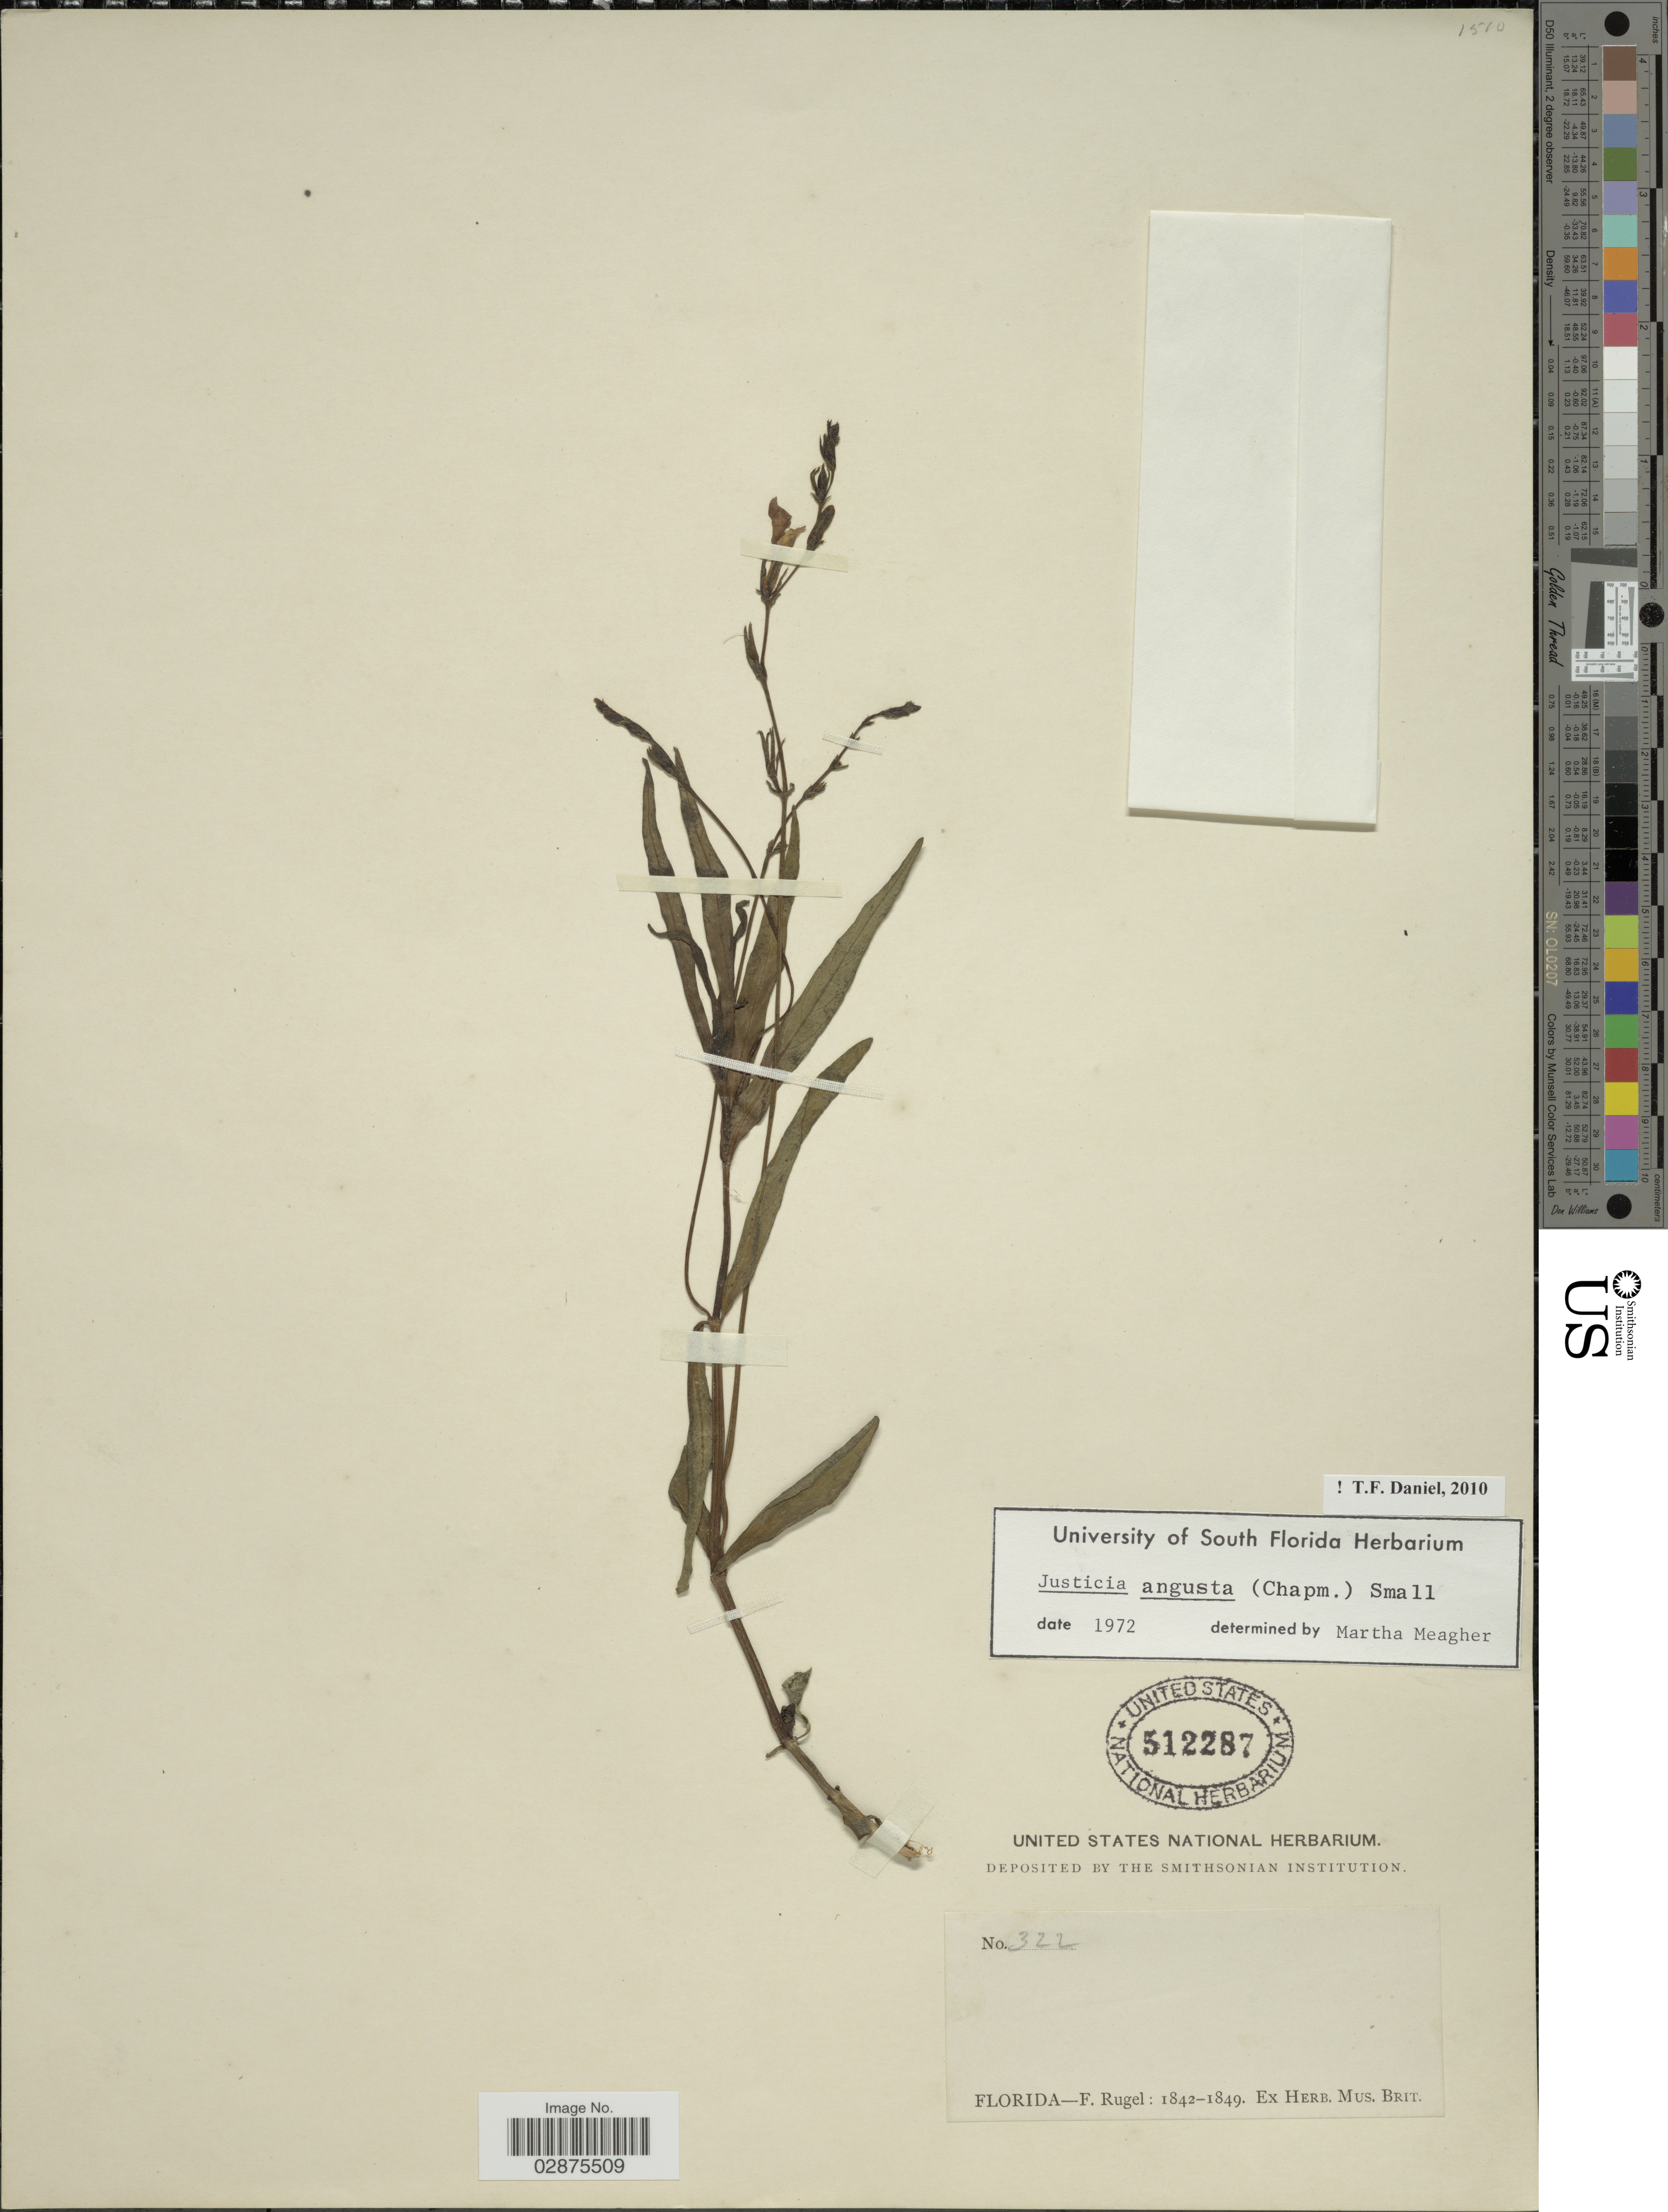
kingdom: Plantae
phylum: Tracheophyta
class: Magnoliopsida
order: Lamiales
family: Acanthaceae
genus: Justicia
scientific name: Justicia angusta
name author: (Chapm.) Small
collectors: F. Rugel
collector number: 322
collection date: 1842/1849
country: United States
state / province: Florida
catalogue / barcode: US 512287